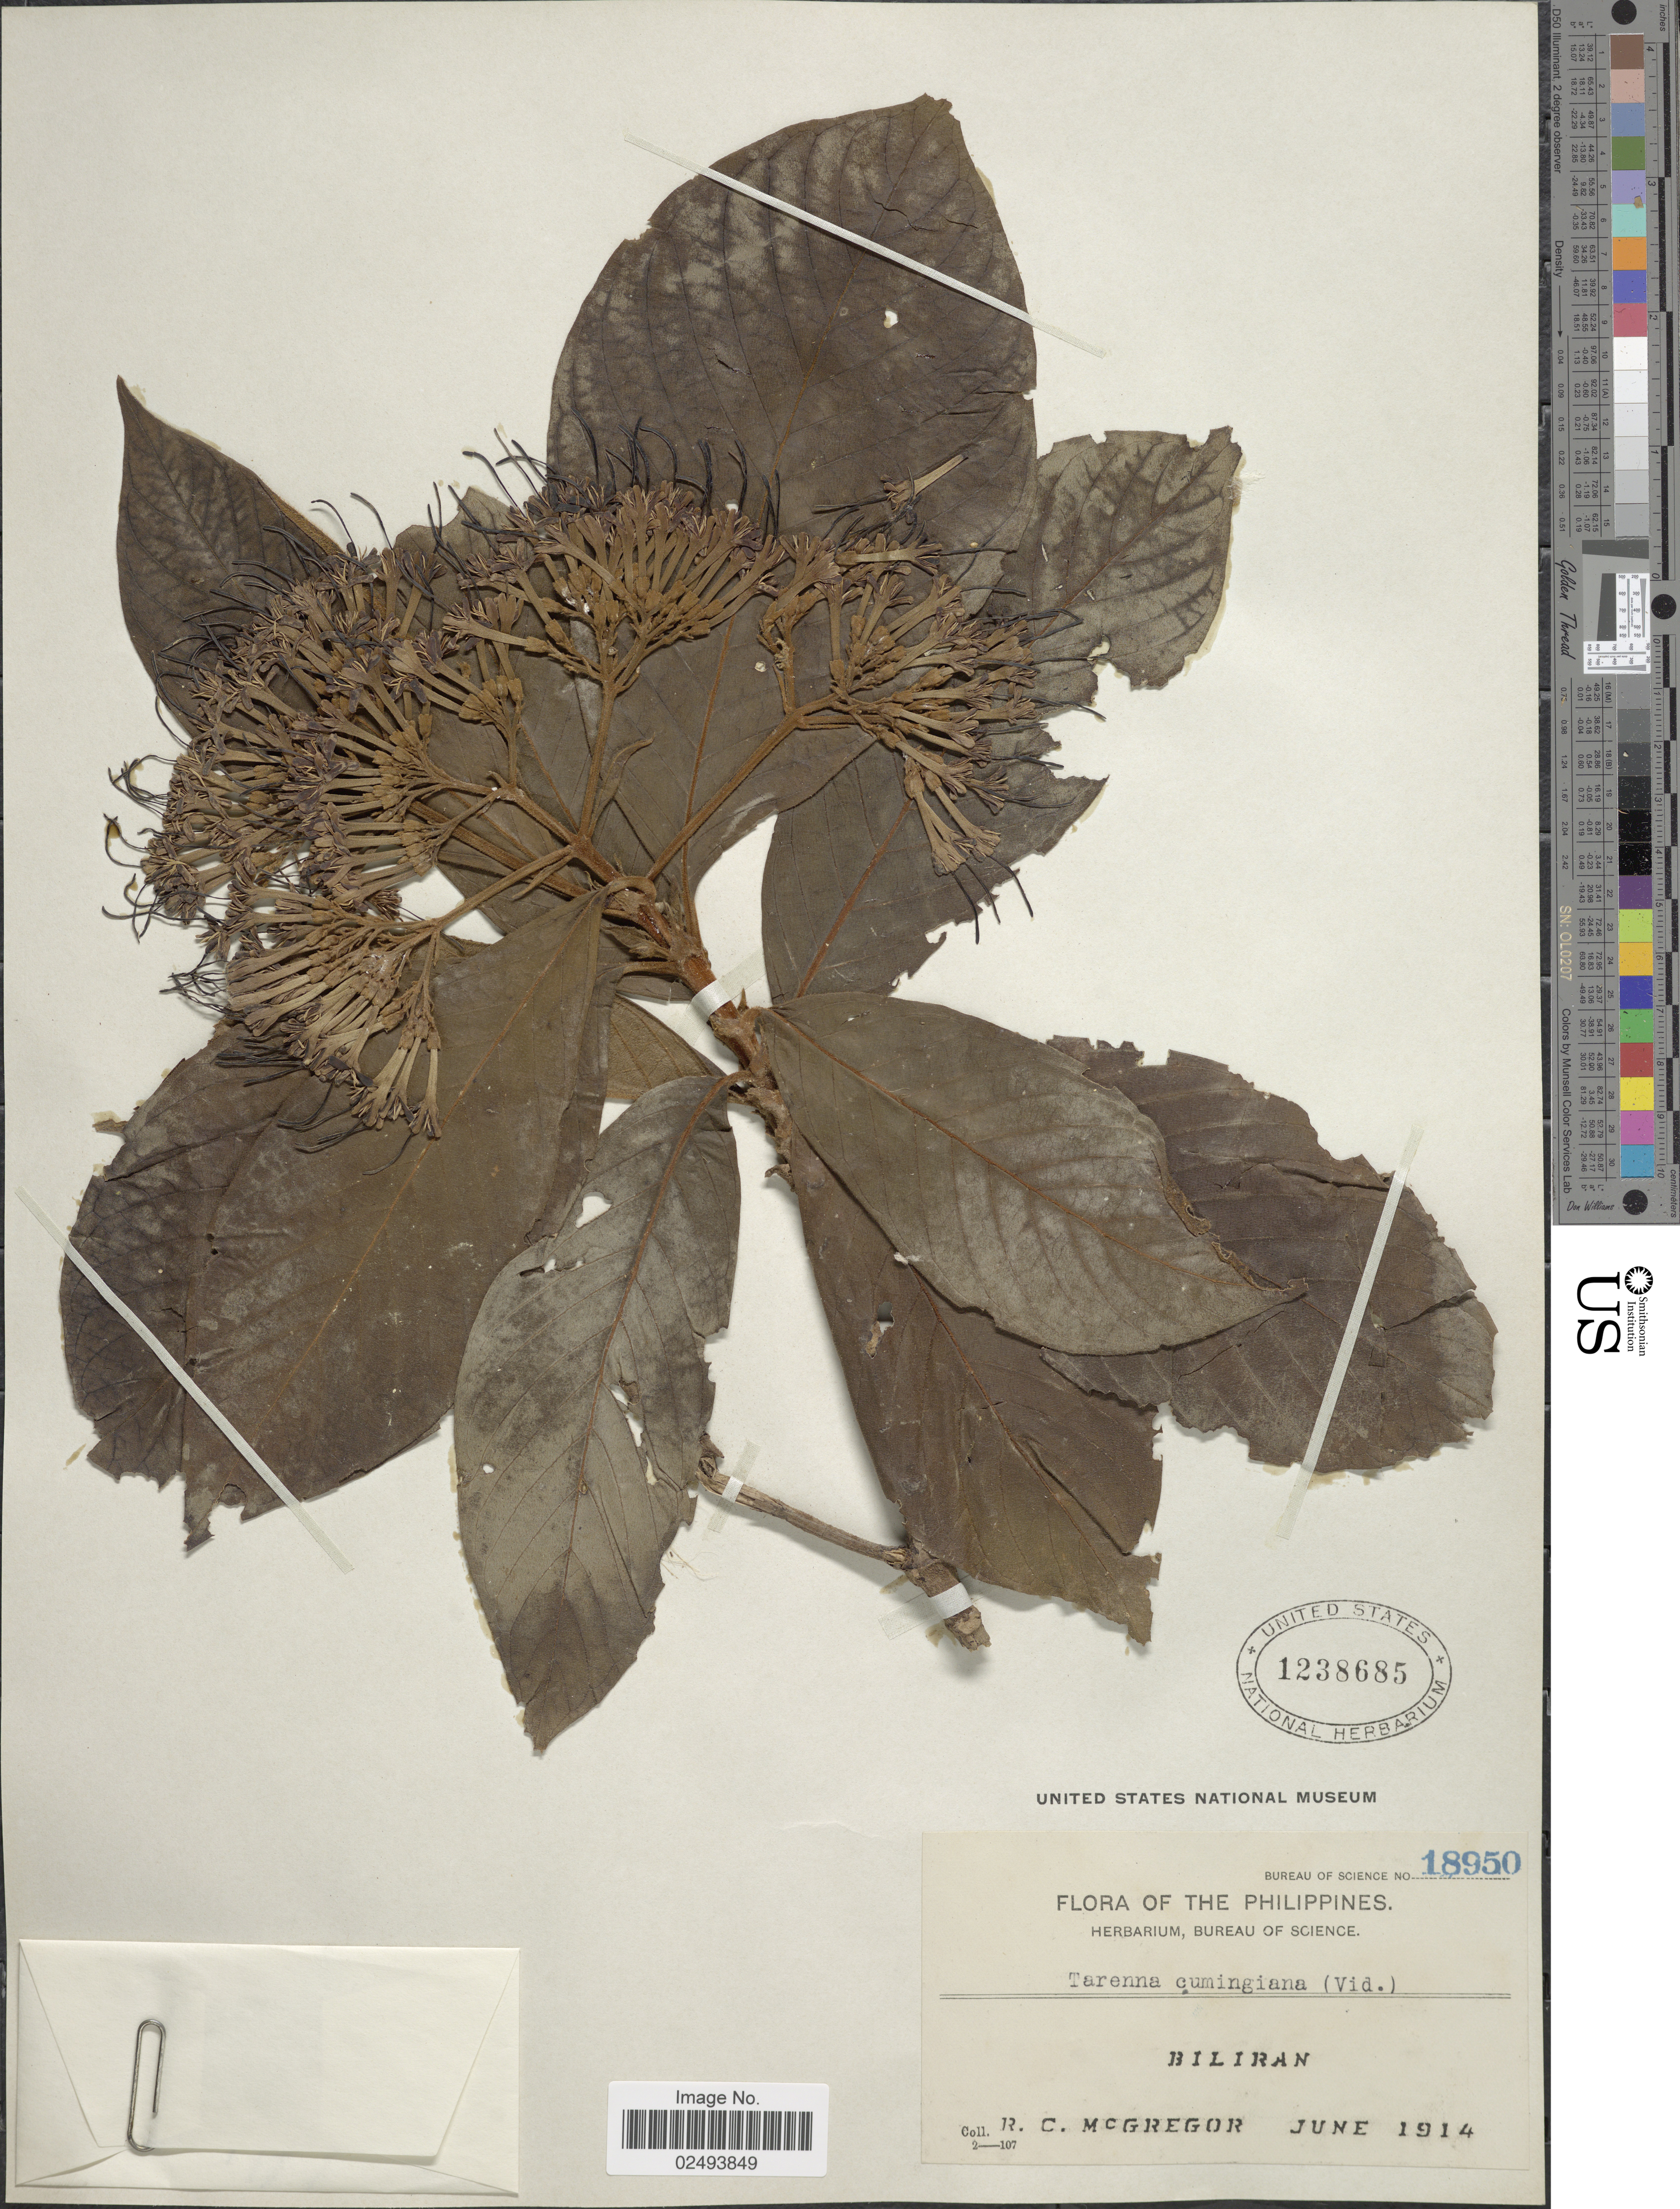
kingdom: Plantae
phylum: Tracheophyta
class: Magnoliopsida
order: Gentianales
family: Rubiaceae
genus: Tarenna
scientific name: Tarenna cumingiana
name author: (Vidal) Elmer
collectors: R. C. McGregor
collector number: Bureau of Science 18950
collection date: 1914-06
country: Philippines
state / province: Eastern Visayas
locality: Biliran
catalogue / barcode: US 1238685